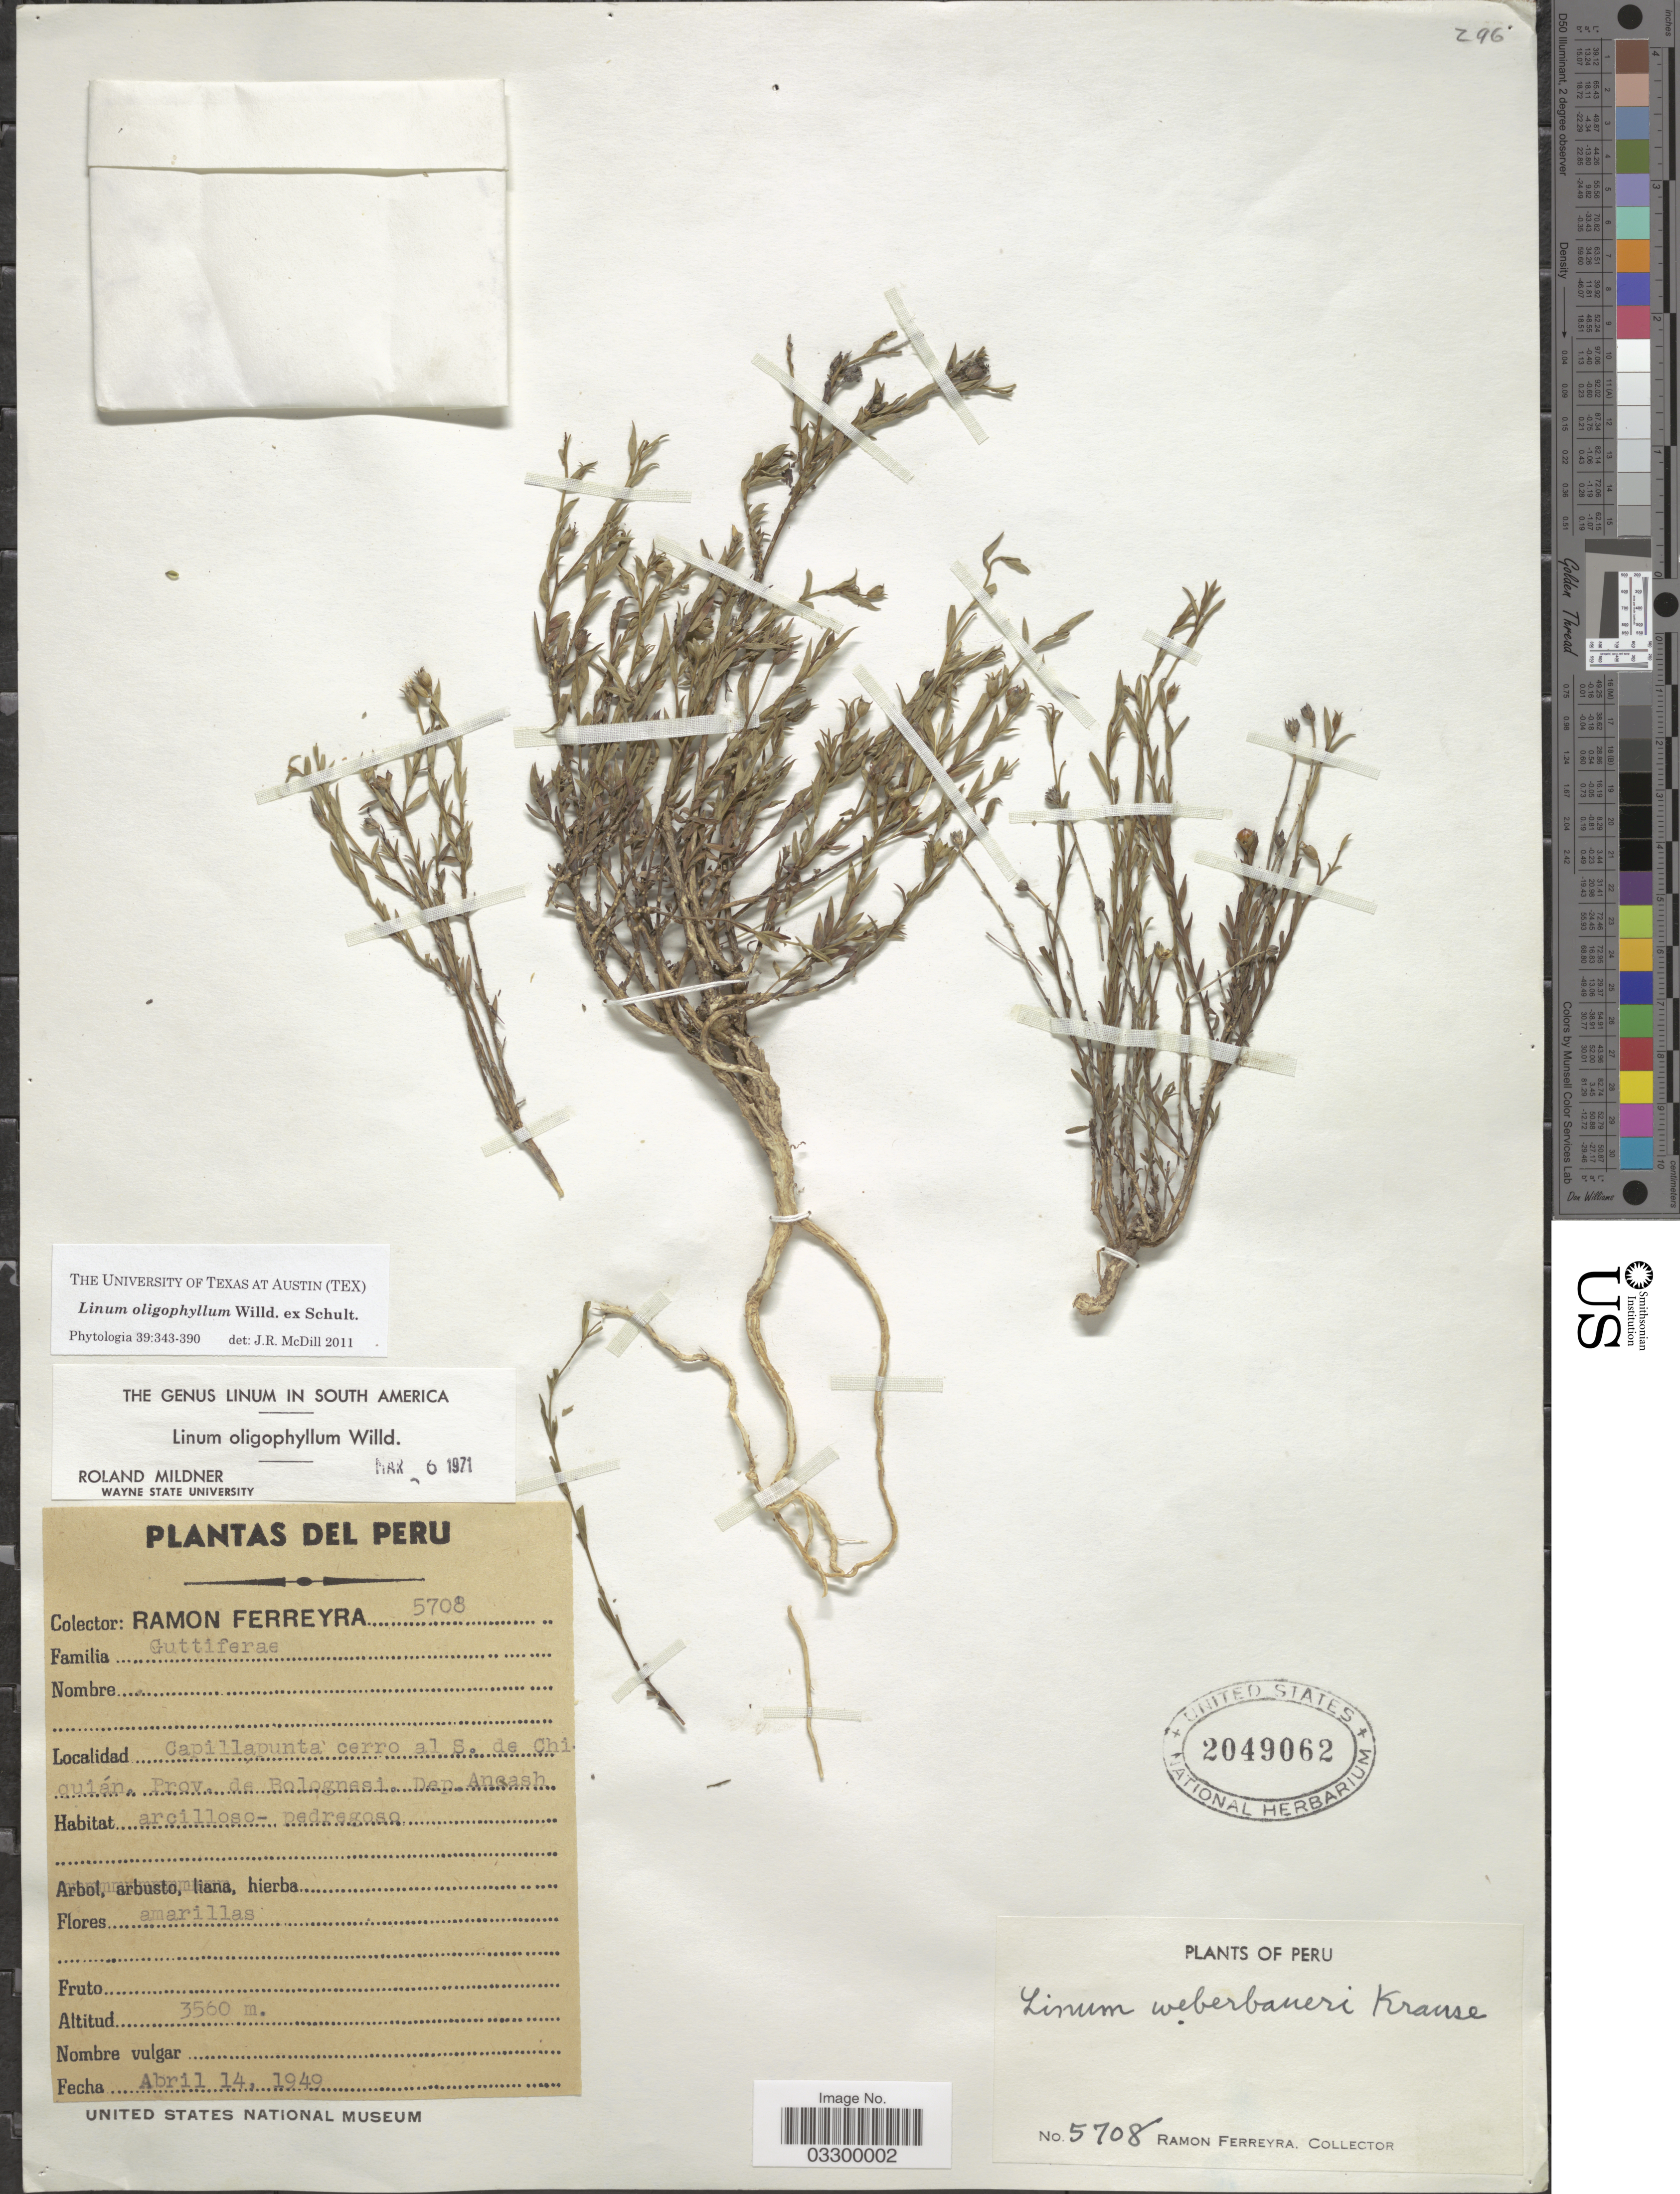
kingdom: Plantae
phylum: Tracheophyta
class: Magnoliopsida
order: Malpighiales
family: Linaceae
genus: Linum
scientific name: Linum oligophyllum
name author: Willd. ex Schult.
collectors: R. A. Ferreyra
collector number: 5708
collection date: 1949-04-14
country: Peru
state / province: Ancash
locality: Capillapunta cerro al S. de Chiquián, Prov. de Bolognesi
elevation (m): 3560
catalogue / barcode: US 2049062